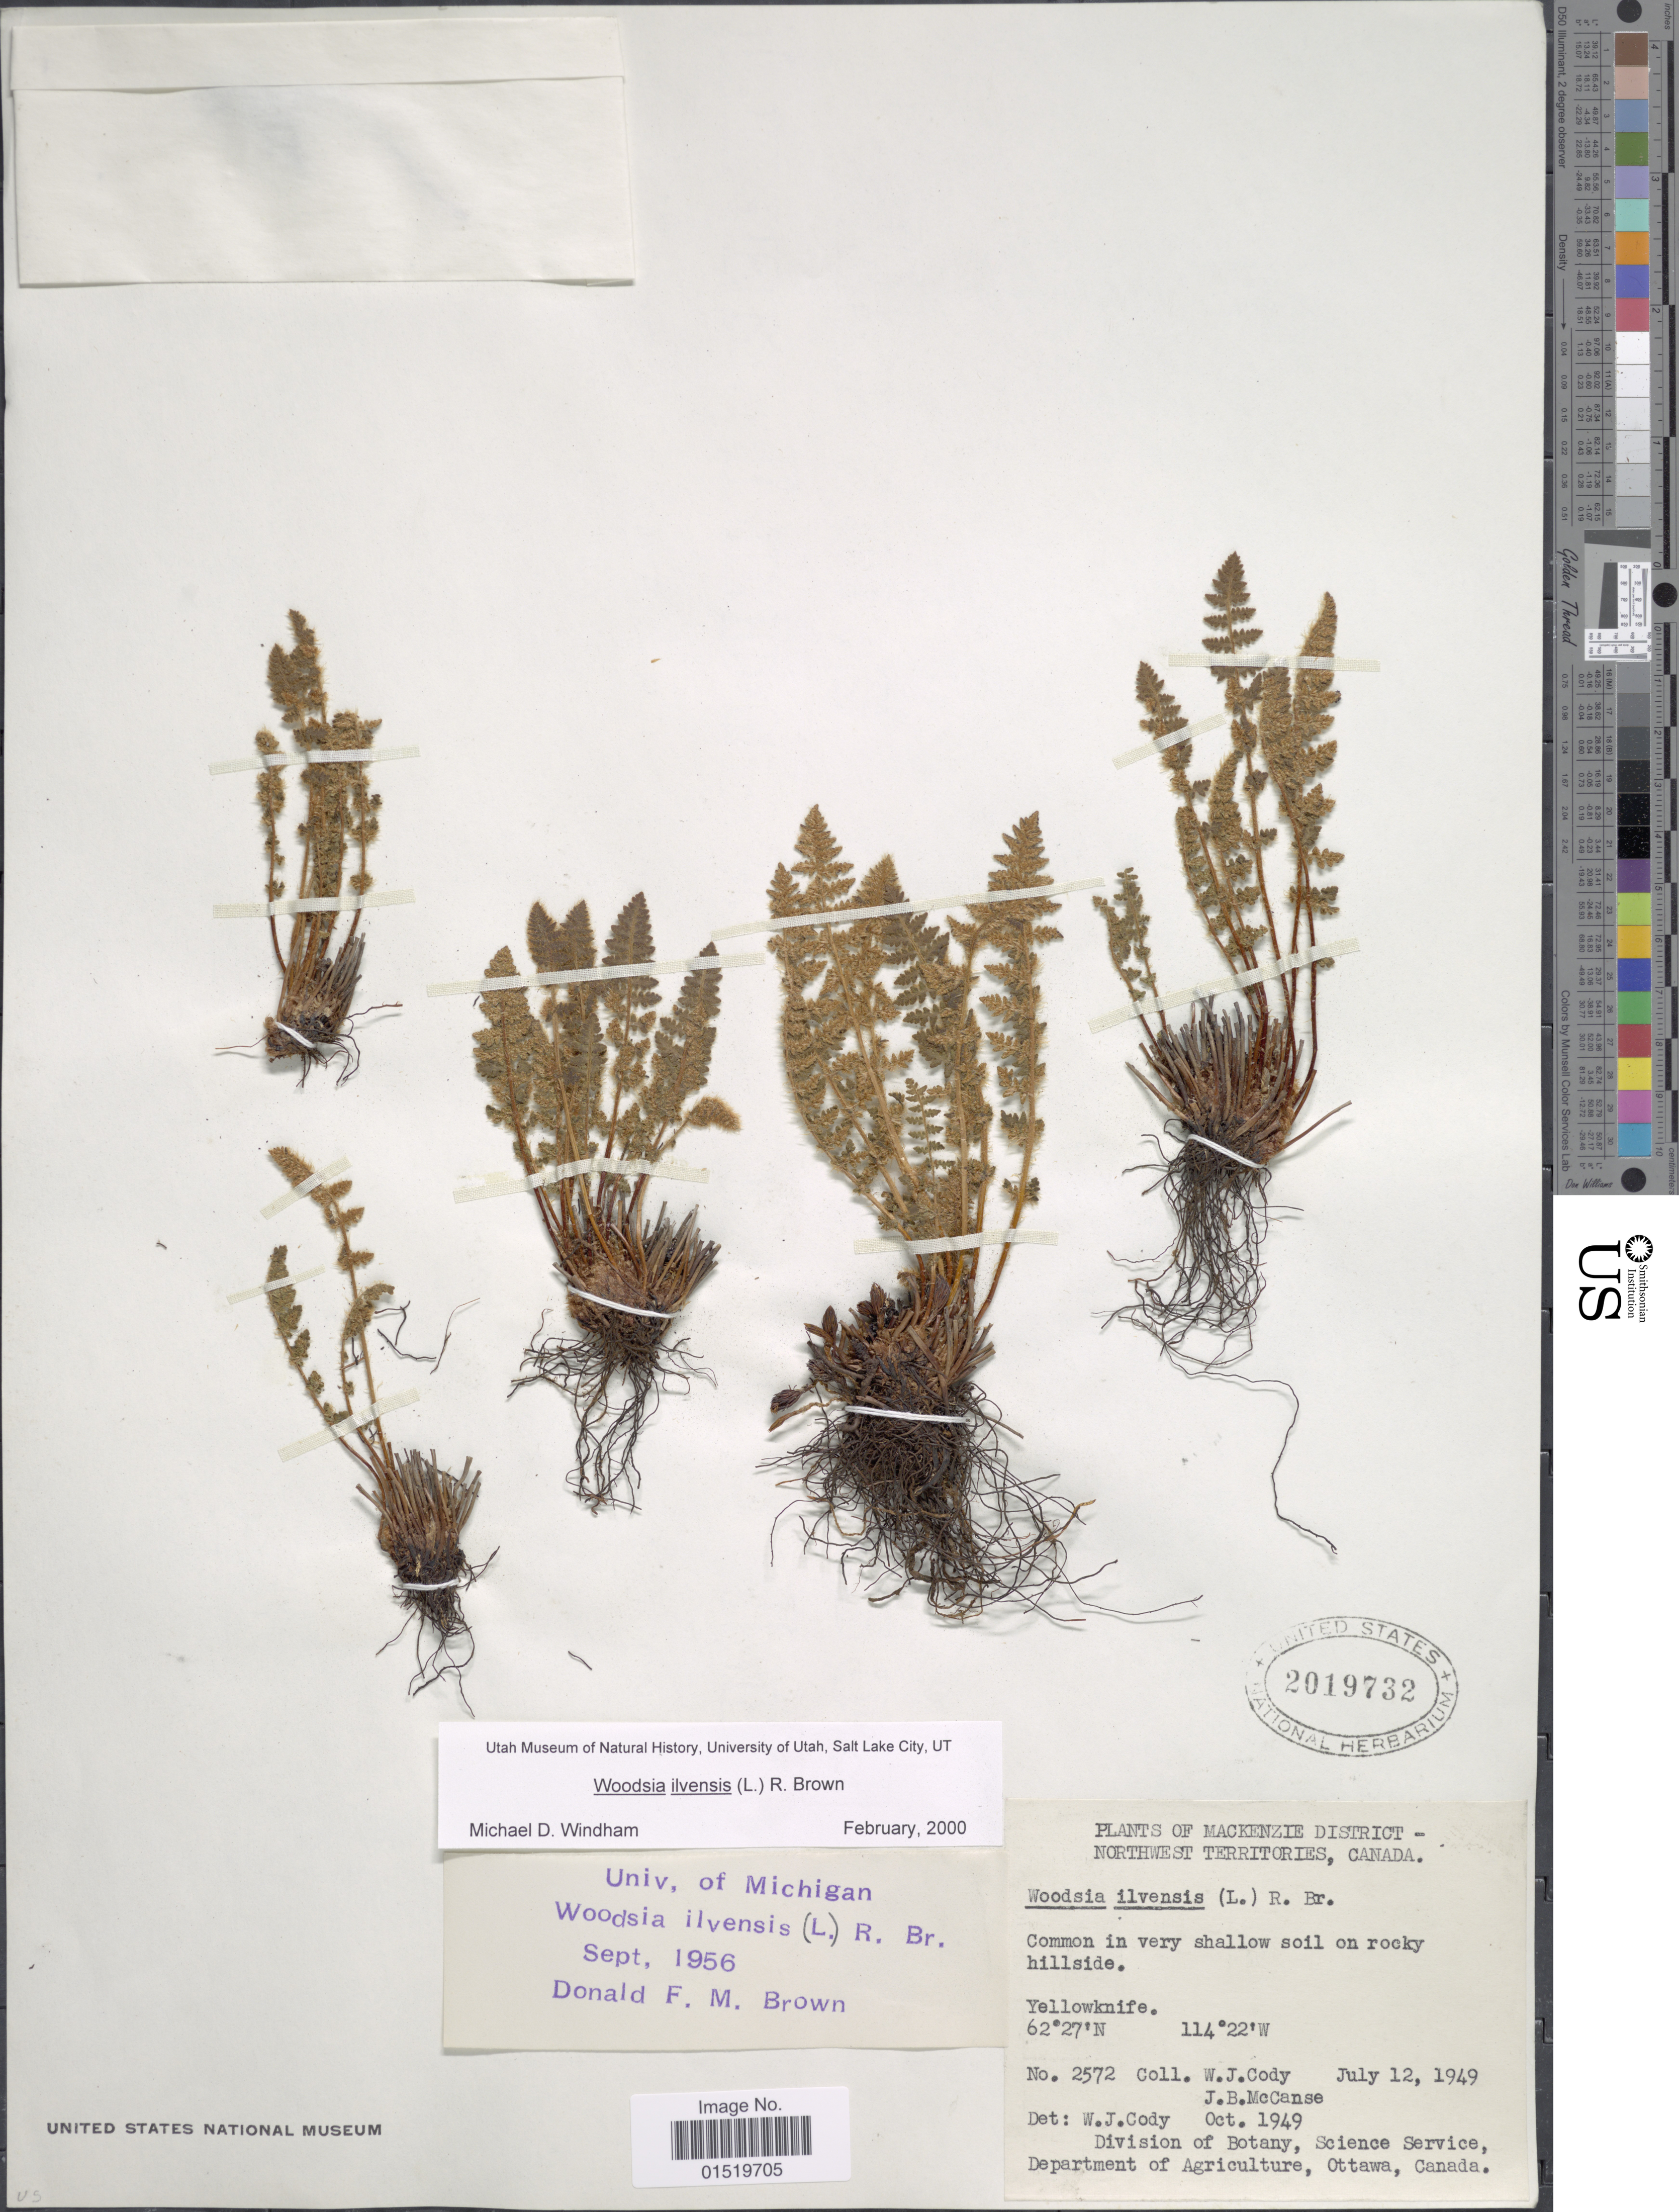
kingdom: Plantae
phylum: Tracheophyta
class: Polypodiopsida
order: Polypodiales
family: Woodsiaceae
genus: Woodsia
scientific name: Woodsia ilvensis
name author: (L.) R. Br.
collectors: W. Cody & J. McCanse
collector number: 2572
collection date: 1949-07-12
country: Canada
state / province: Northwest Territories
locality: Mackenzie District, Yellowknife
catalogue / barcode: US 2019732